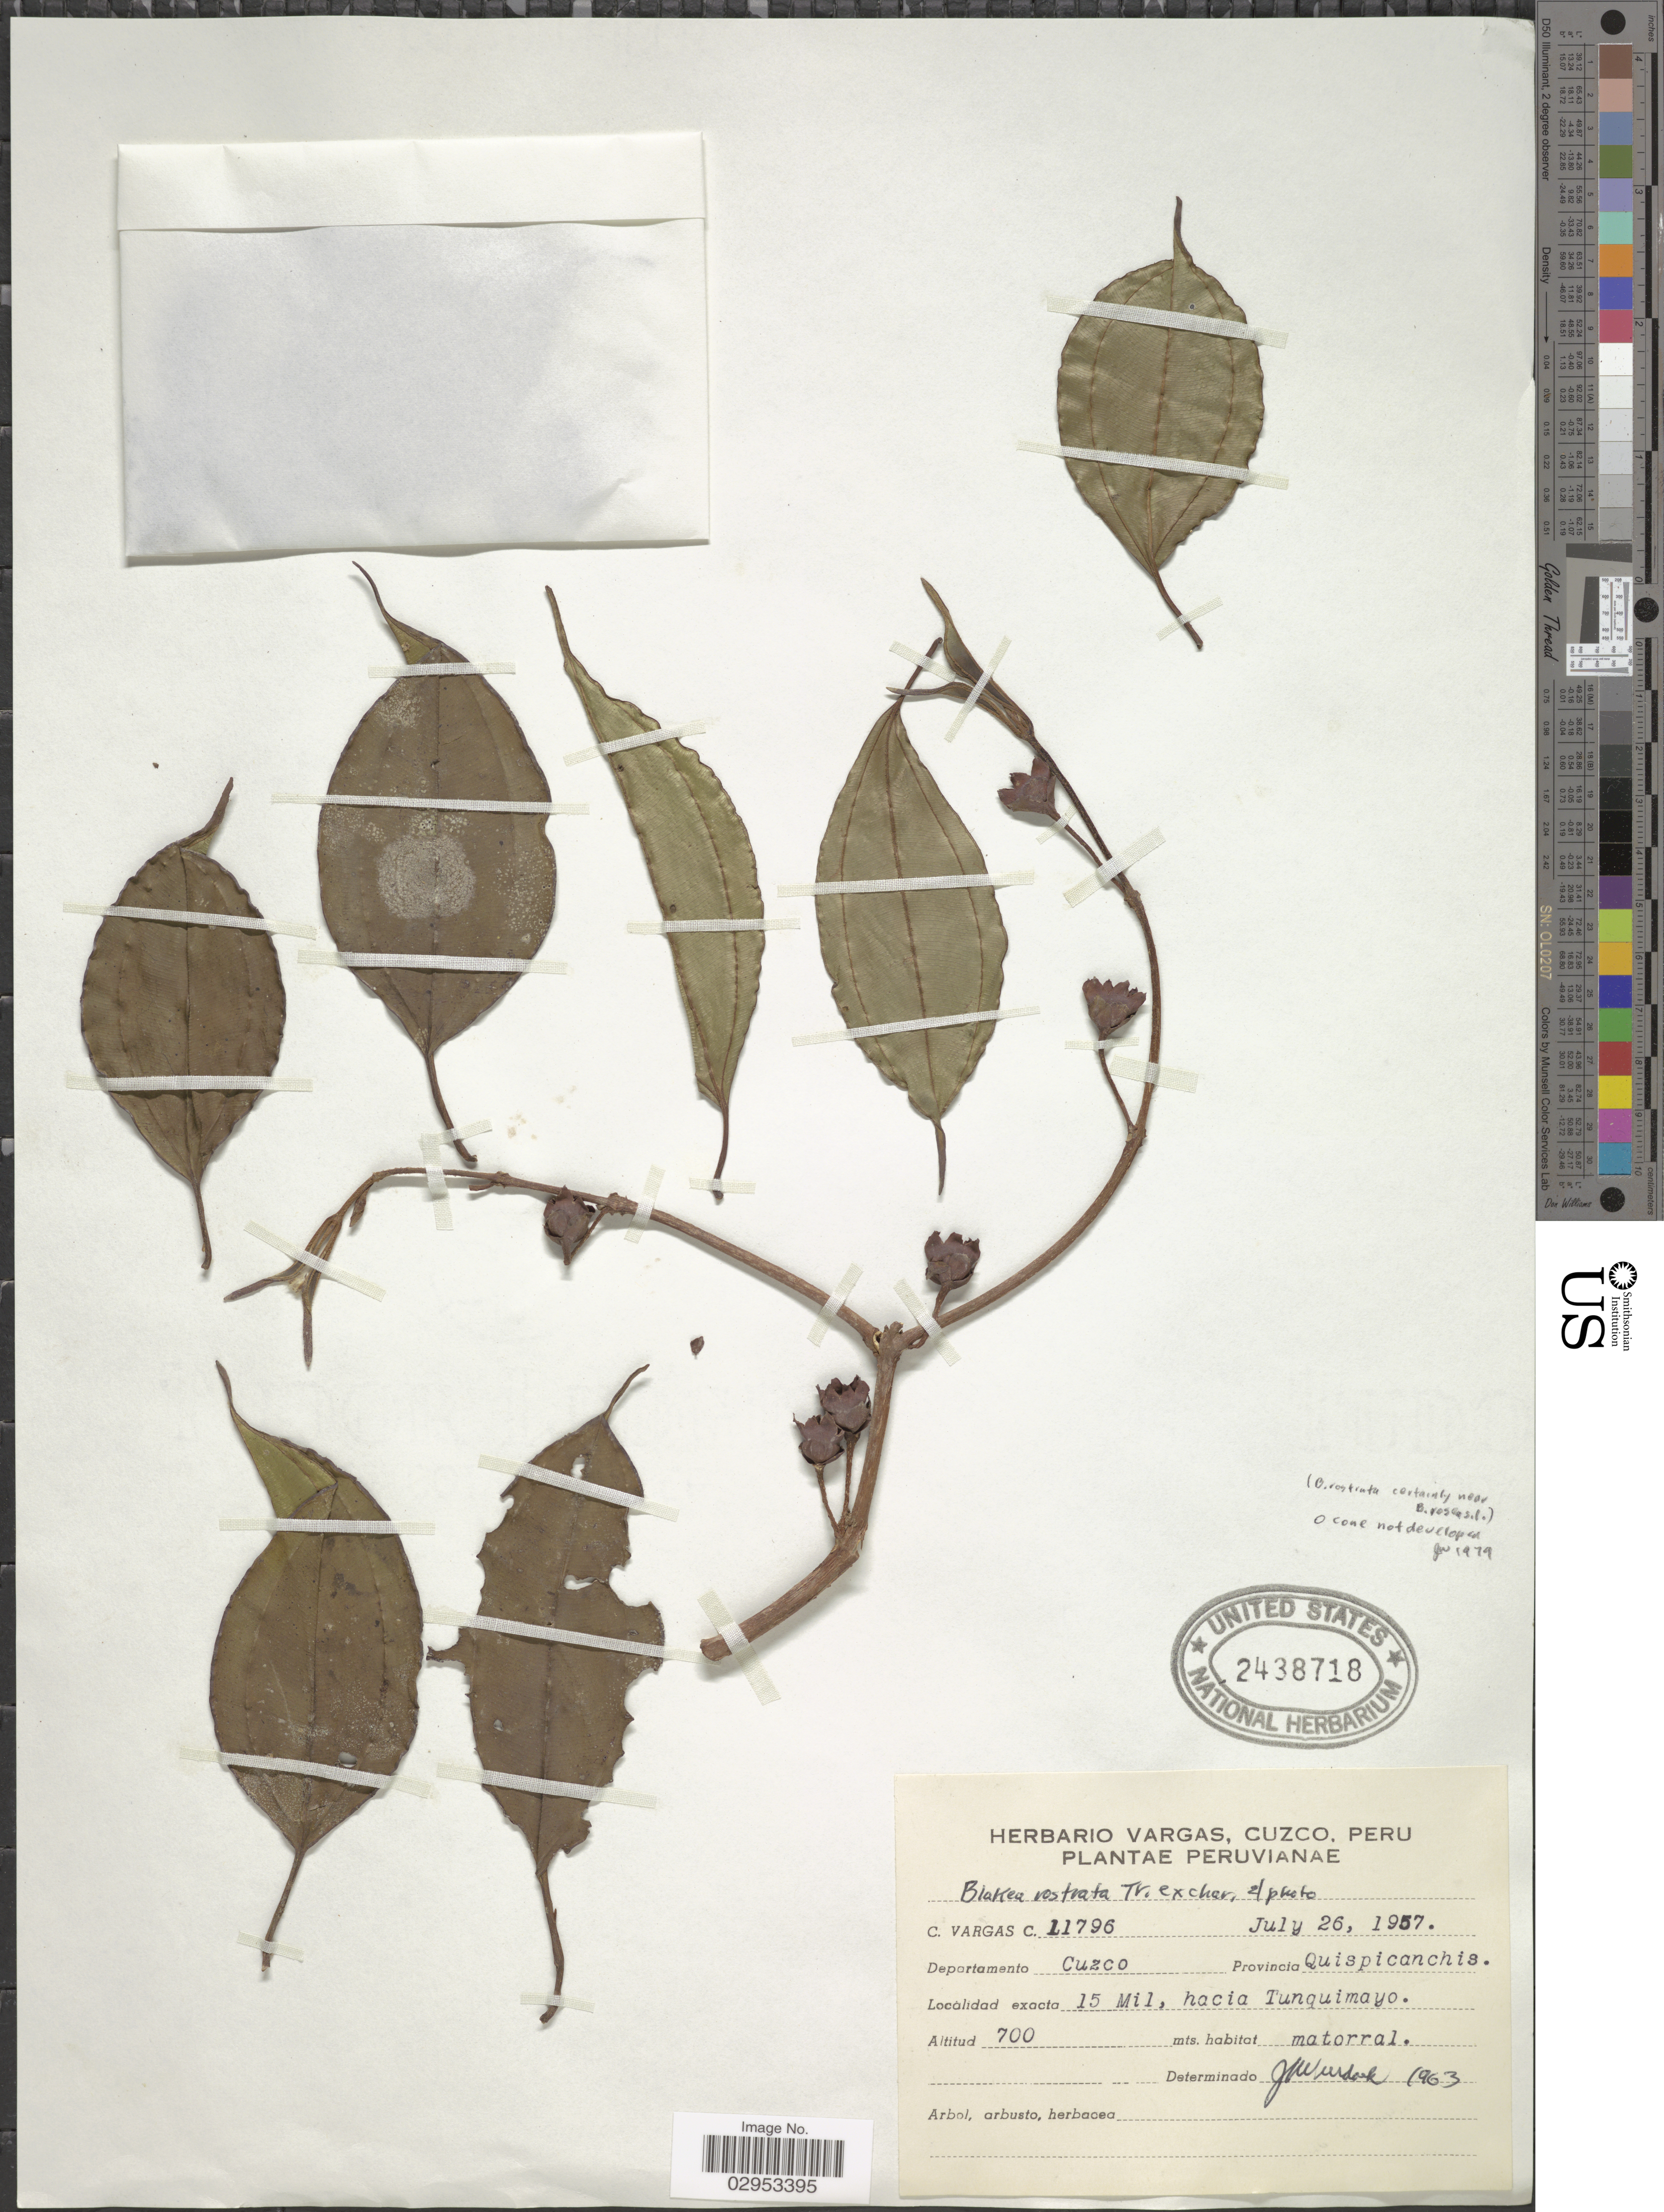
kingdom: Plantae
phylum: Tracheophyta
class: Magnoliopsida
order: Myrtales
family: Melastomataceae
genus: Blakea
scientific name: Blakea rostrata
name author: Berg ex Triana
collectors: C. Vargas Calderón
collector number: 11796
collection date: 1957-10-26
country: Peru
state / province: Cusco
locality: Departamento Cuzco. Provincia Quispicanchis. 15 Mil, hacia Tunquimayo.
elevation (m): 700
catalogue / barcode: US 2438718